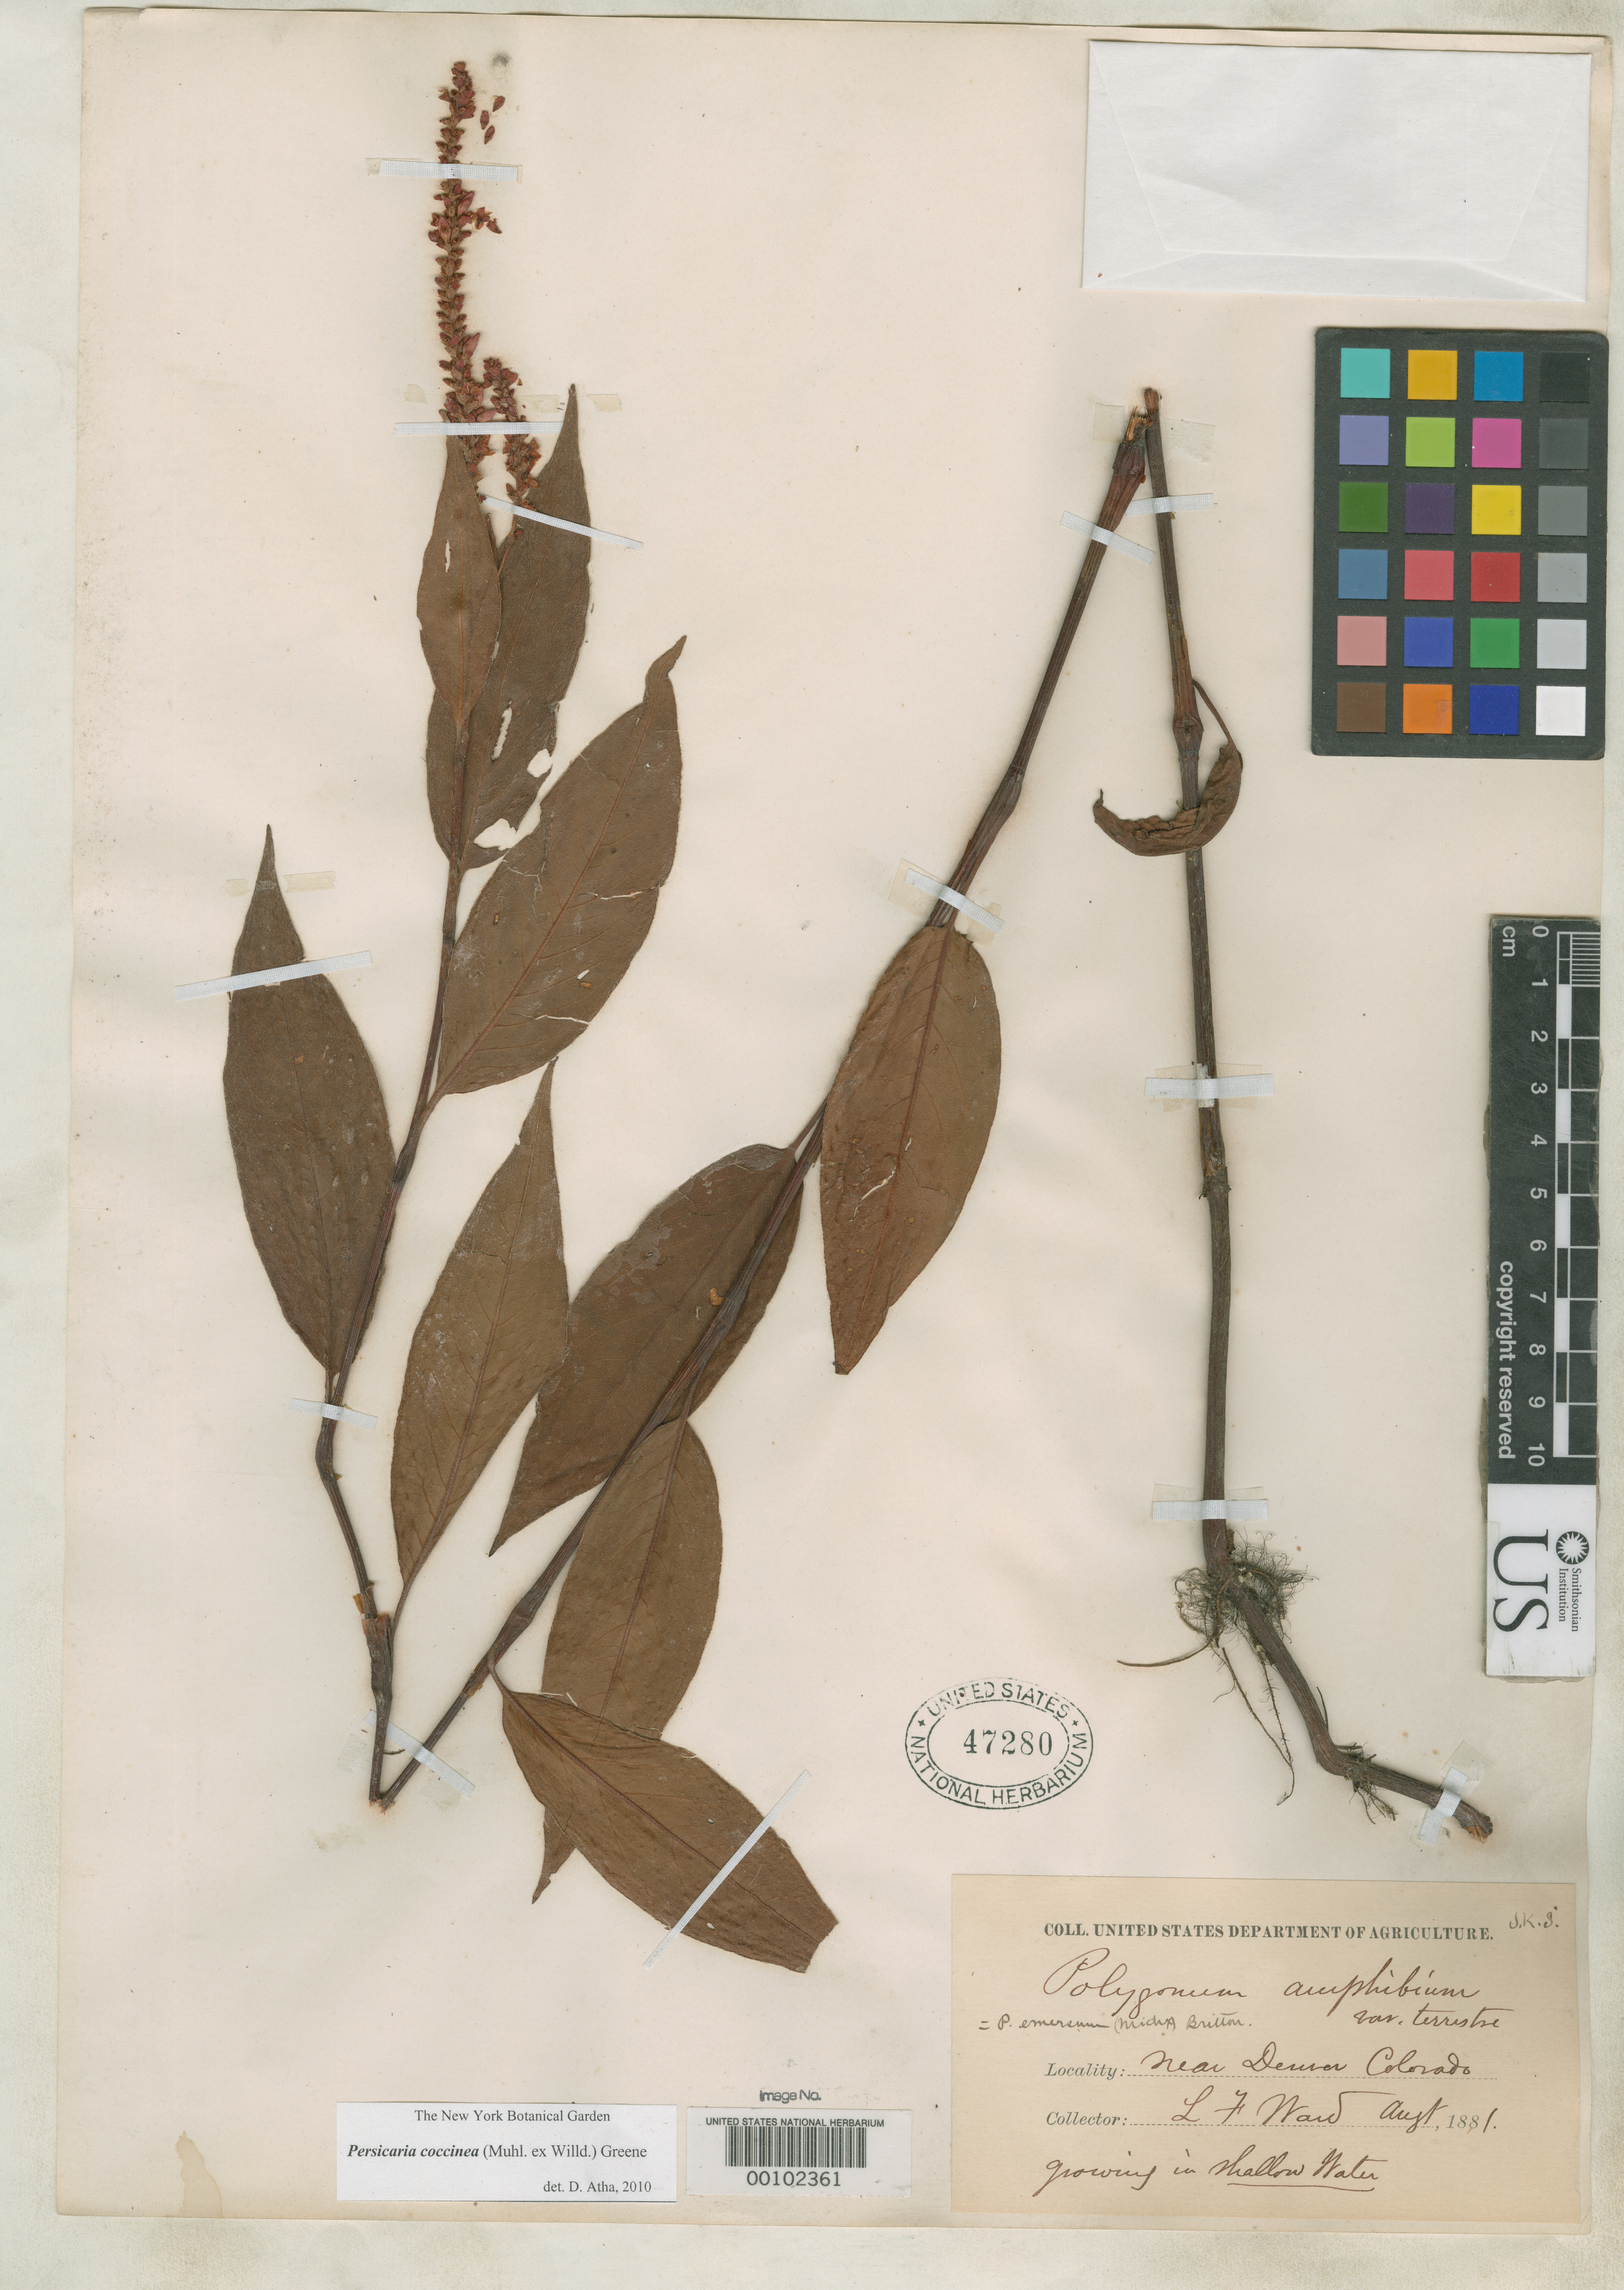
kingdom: Plantae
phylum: Tracheophyta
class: Magnoliopsida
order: Caryophyllales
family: Polygonaceae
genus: Persicaria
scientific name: Persicaria wardii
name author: Greene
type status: Lectotype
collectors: L. F. Ward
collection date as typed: Aug 1881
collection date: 1881-08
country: United States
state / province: Colorado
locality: Near Denver.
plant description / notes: "Lectotype" annotation label erroneously affixed to USNH 133945; both publication & annotation label specify that lectotype is USNH 47280.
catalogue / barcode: US 47280